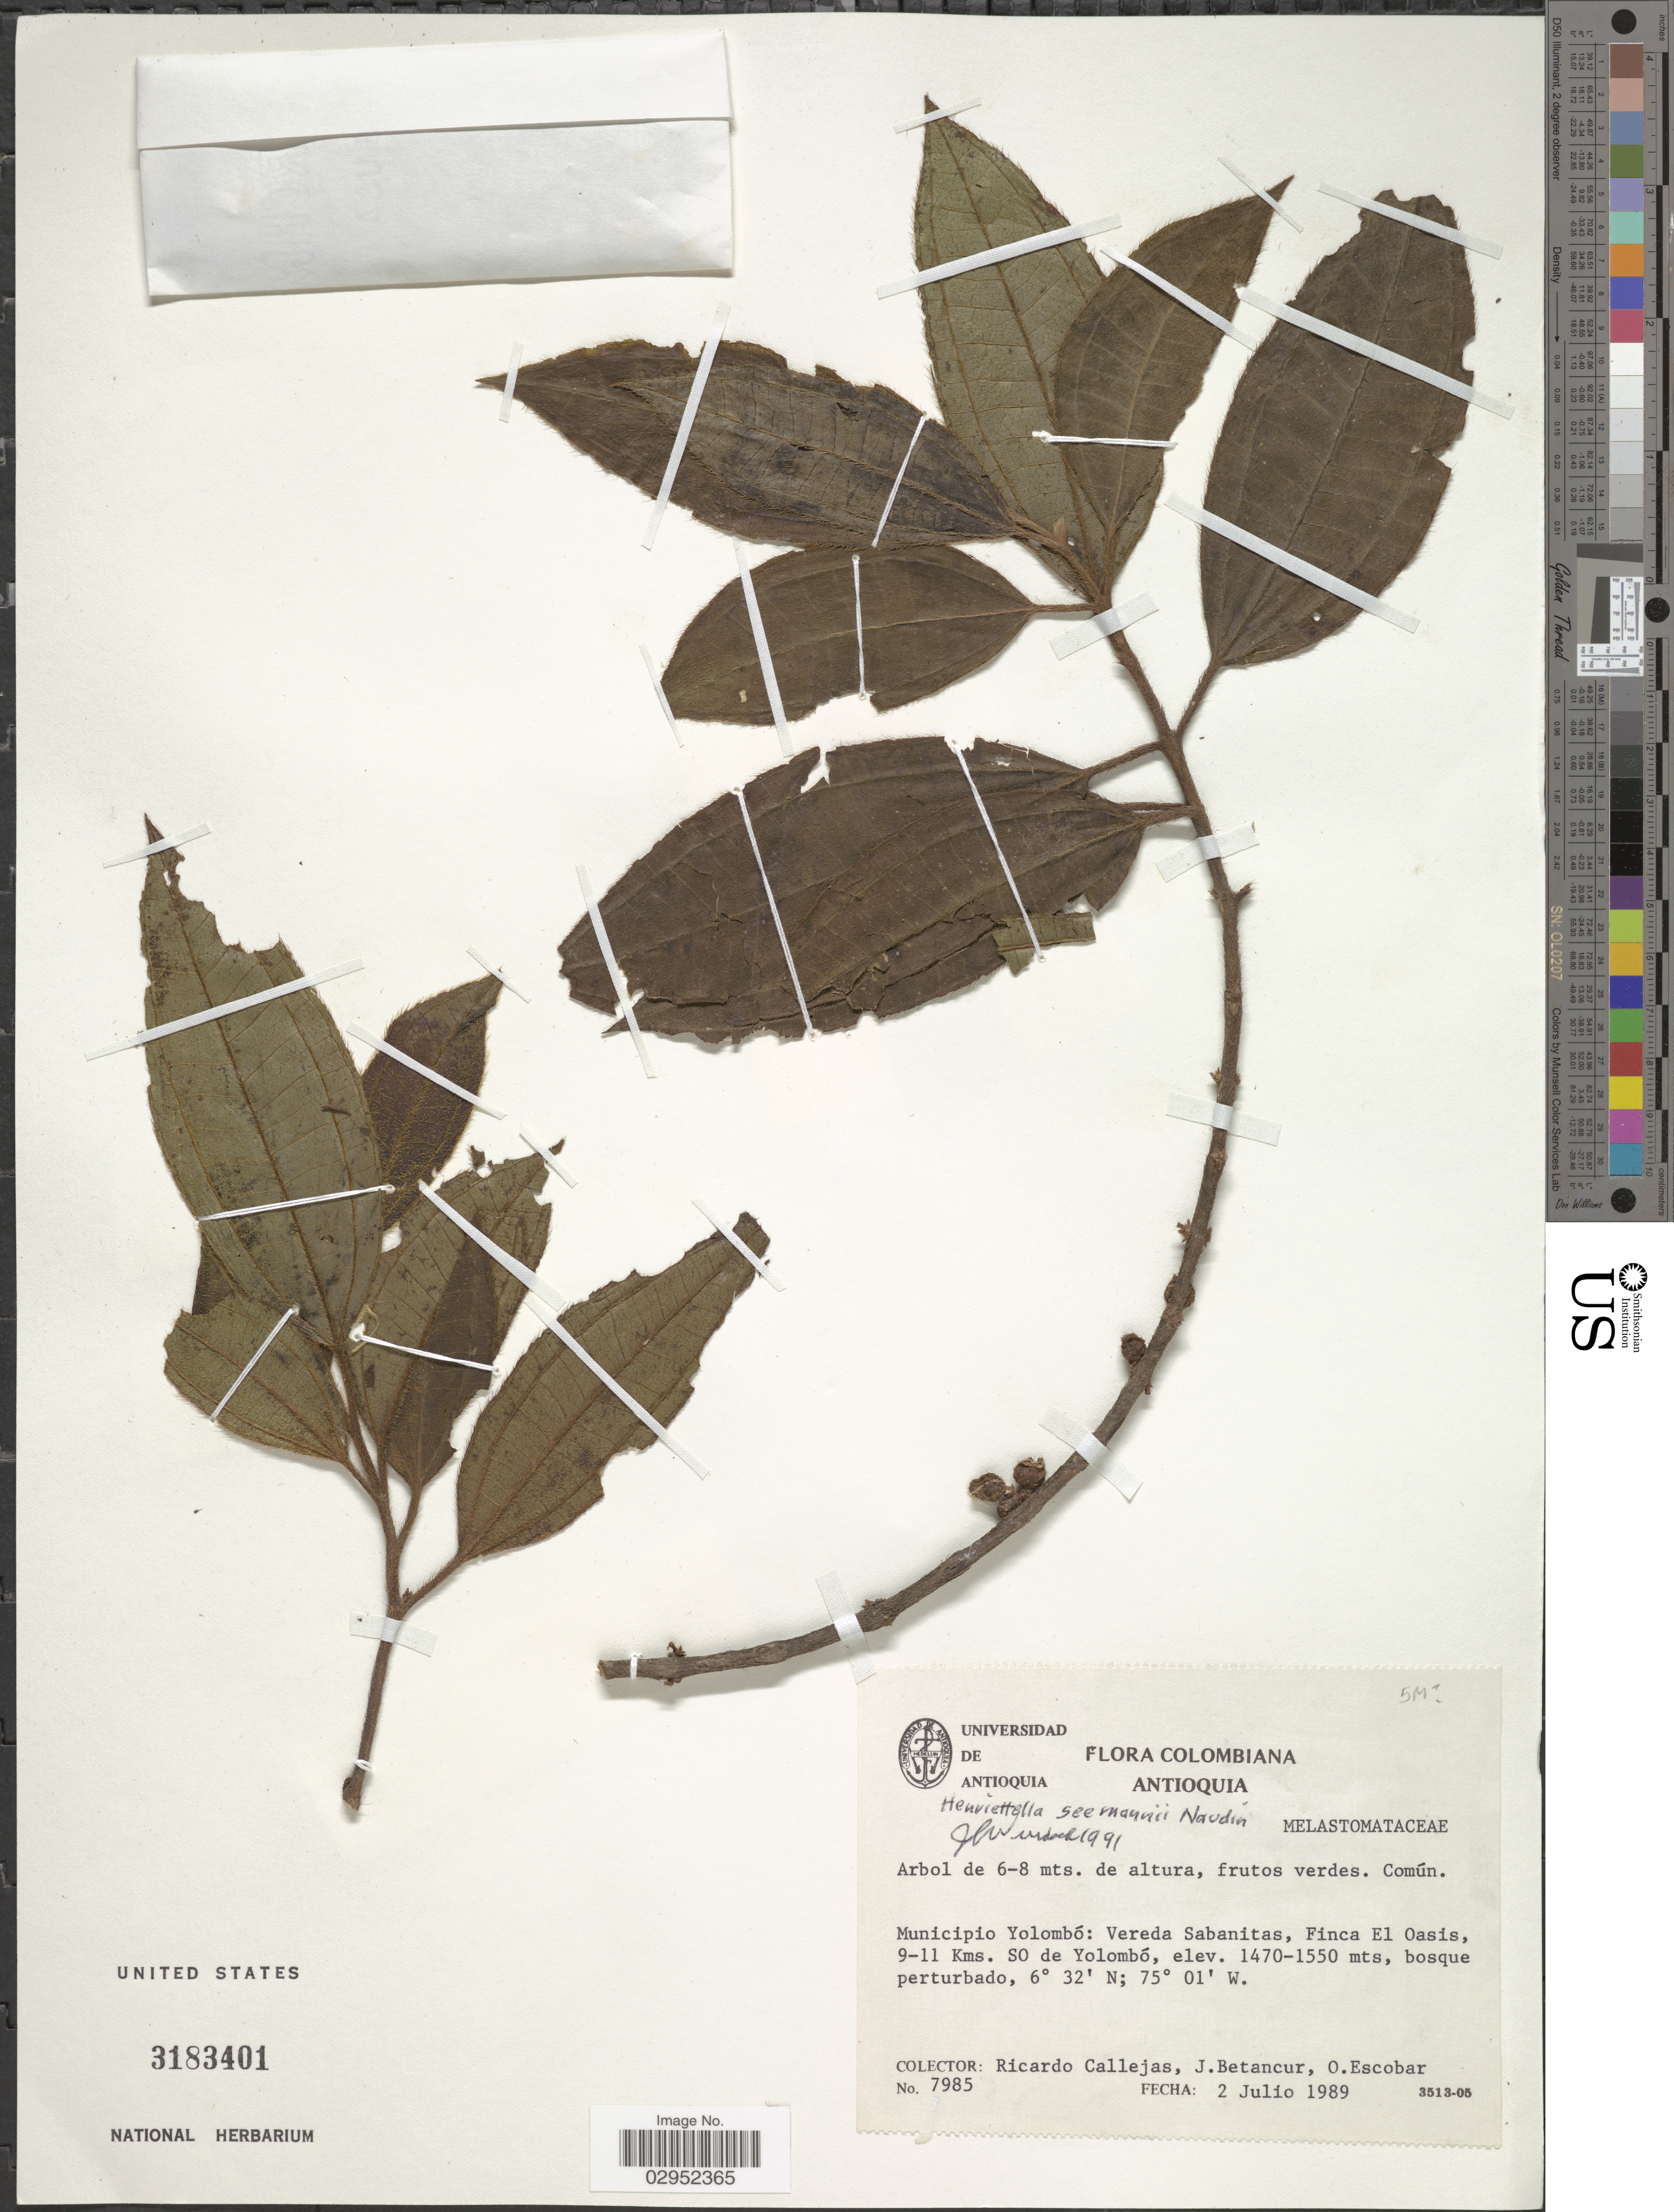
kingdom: Plantae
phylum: Tracheophyta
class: Magnoliopsida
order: Myrtales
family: Melastomataceae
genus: Henriettea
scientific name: Henriettea caudata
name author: (Gleason) Penneys et al.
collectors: R. Callejas, J. Betancur & O. Escobar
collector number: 7985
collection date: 1989-07-02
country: Colombia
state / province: Antioquia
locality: Minicipio Yolombó: Vereda Sabanitas, Finca El Oasis, 9-11 Kms. SO de Yolombó.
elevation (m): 1470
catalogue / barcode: US 3183401